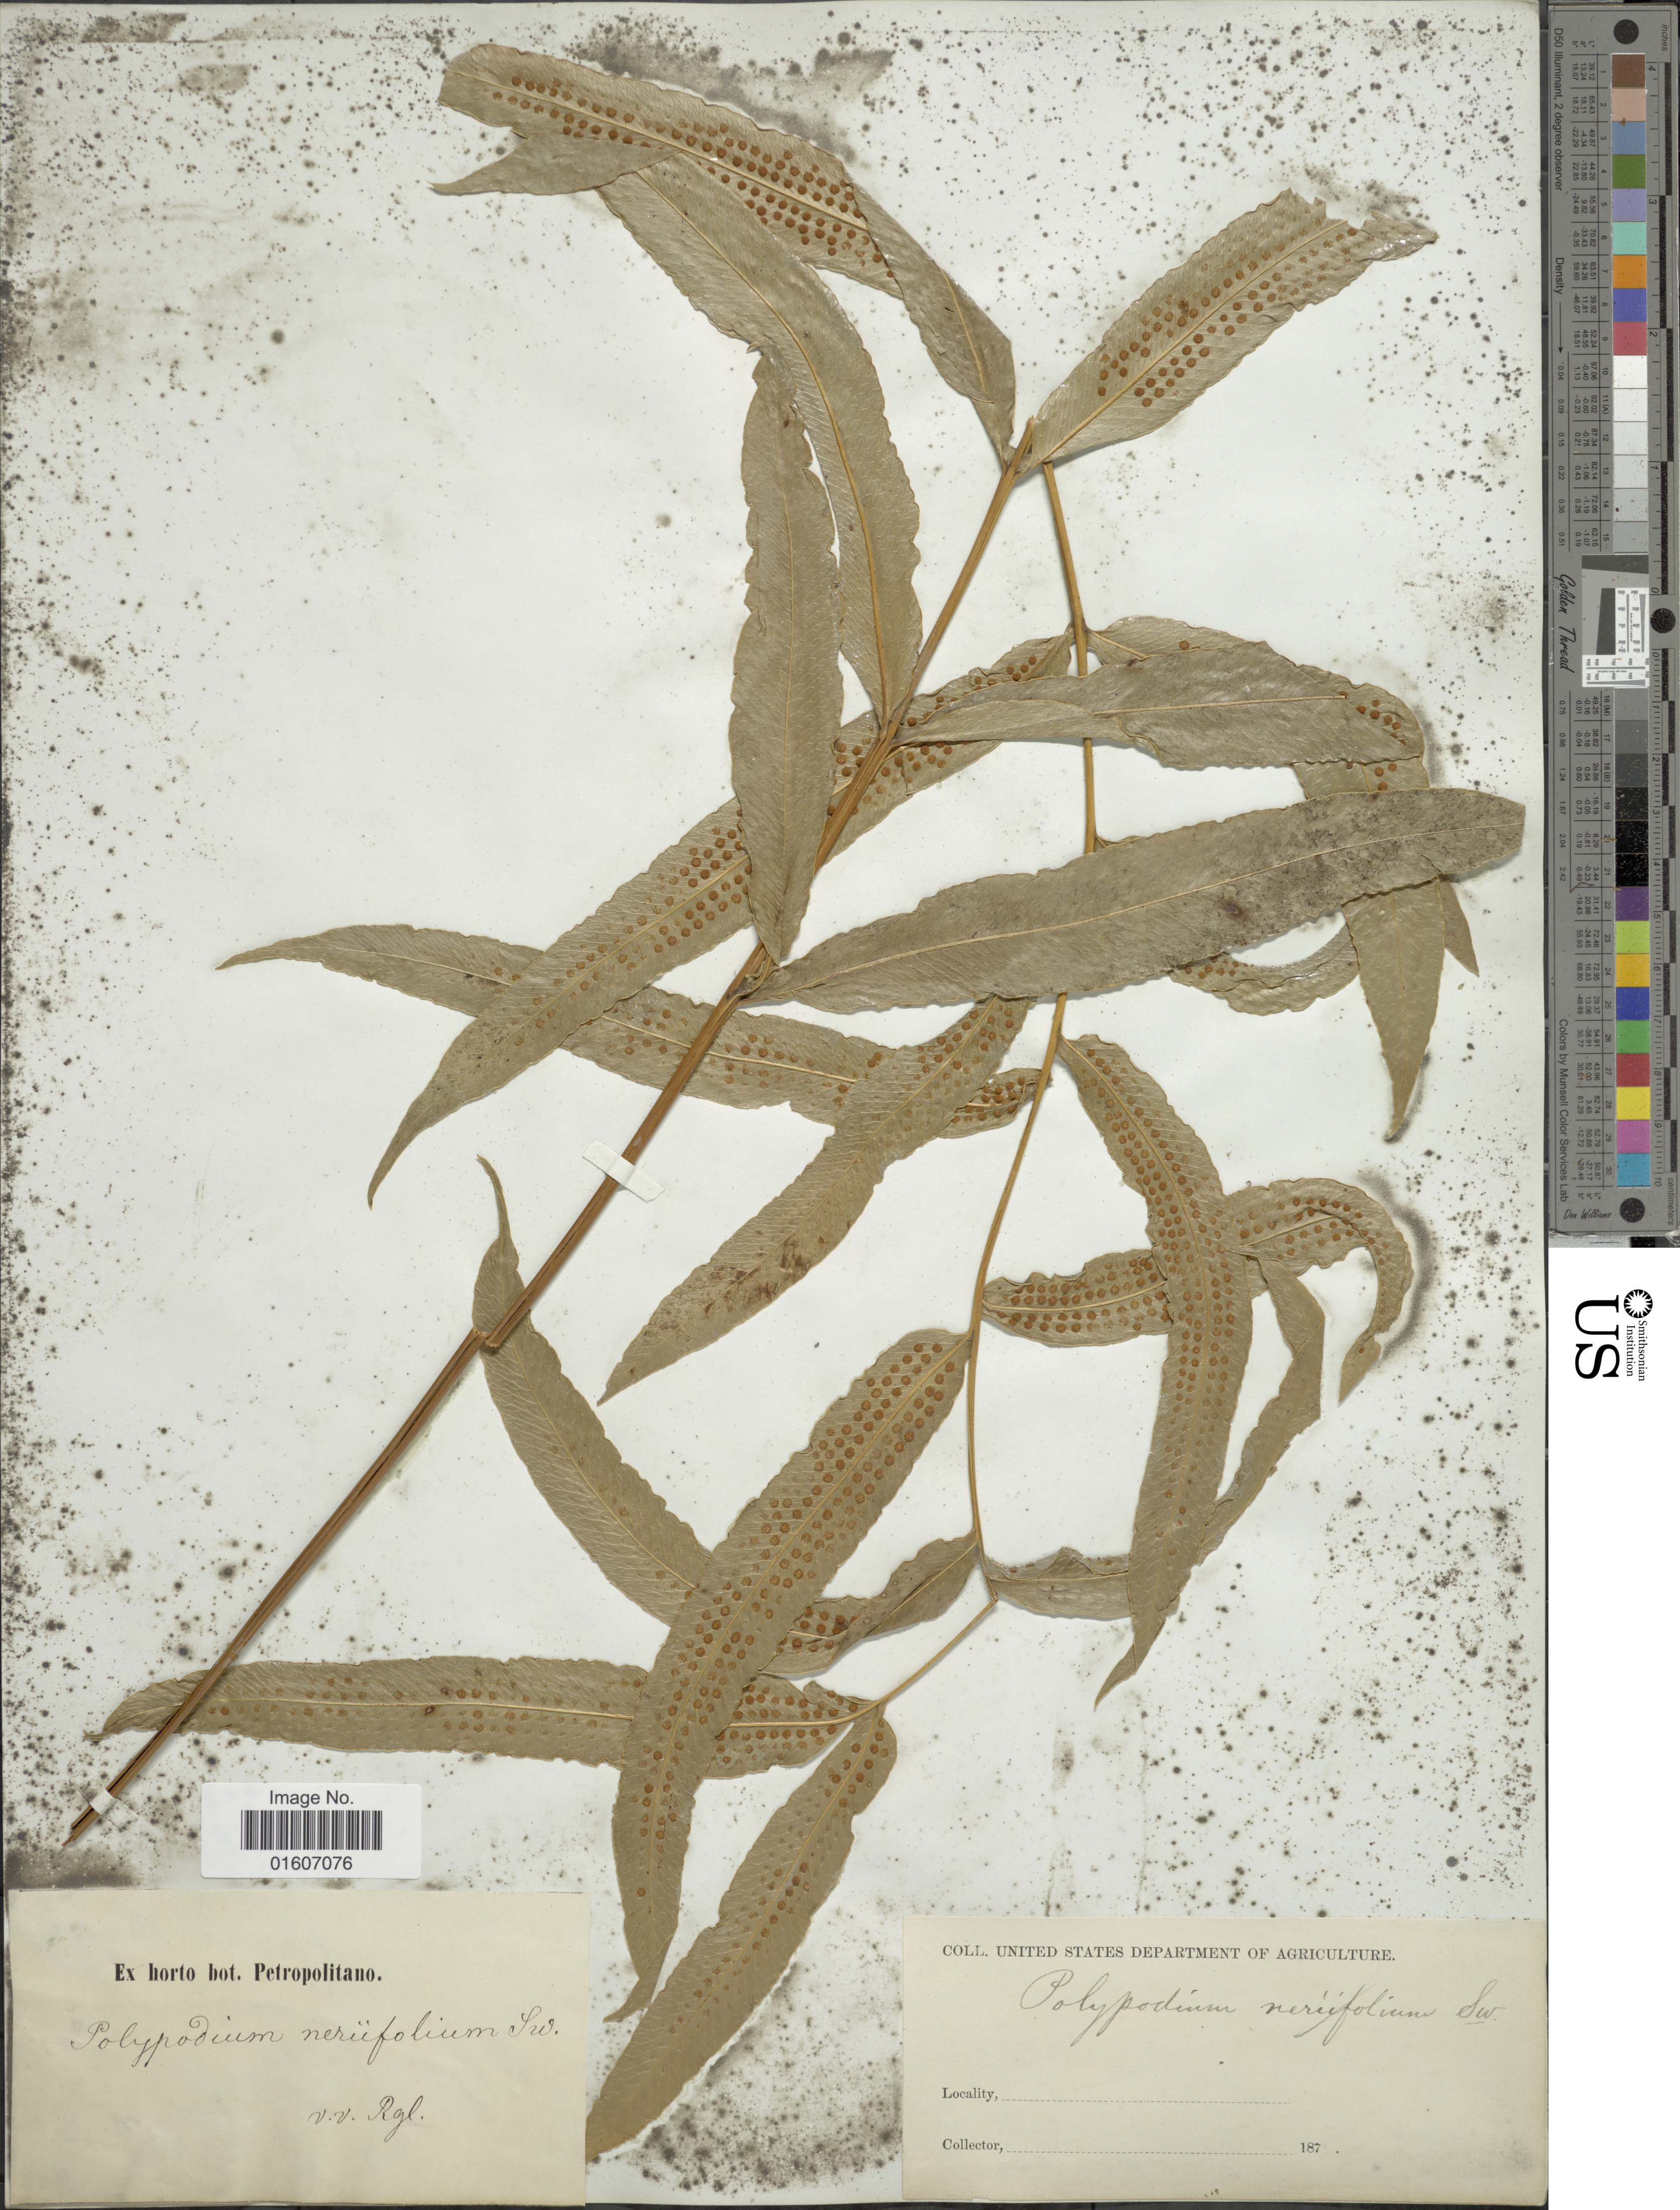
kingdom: Plantae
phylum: Tracheophyta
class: Polypodiopsida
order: Polypodiales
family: Polypodiaceae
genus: Serpocaulon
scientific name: Serpocaulon triseriale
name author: (Sw.) A.R. Sm.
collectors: ex Horto Bot. Petropolitano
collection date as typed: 187